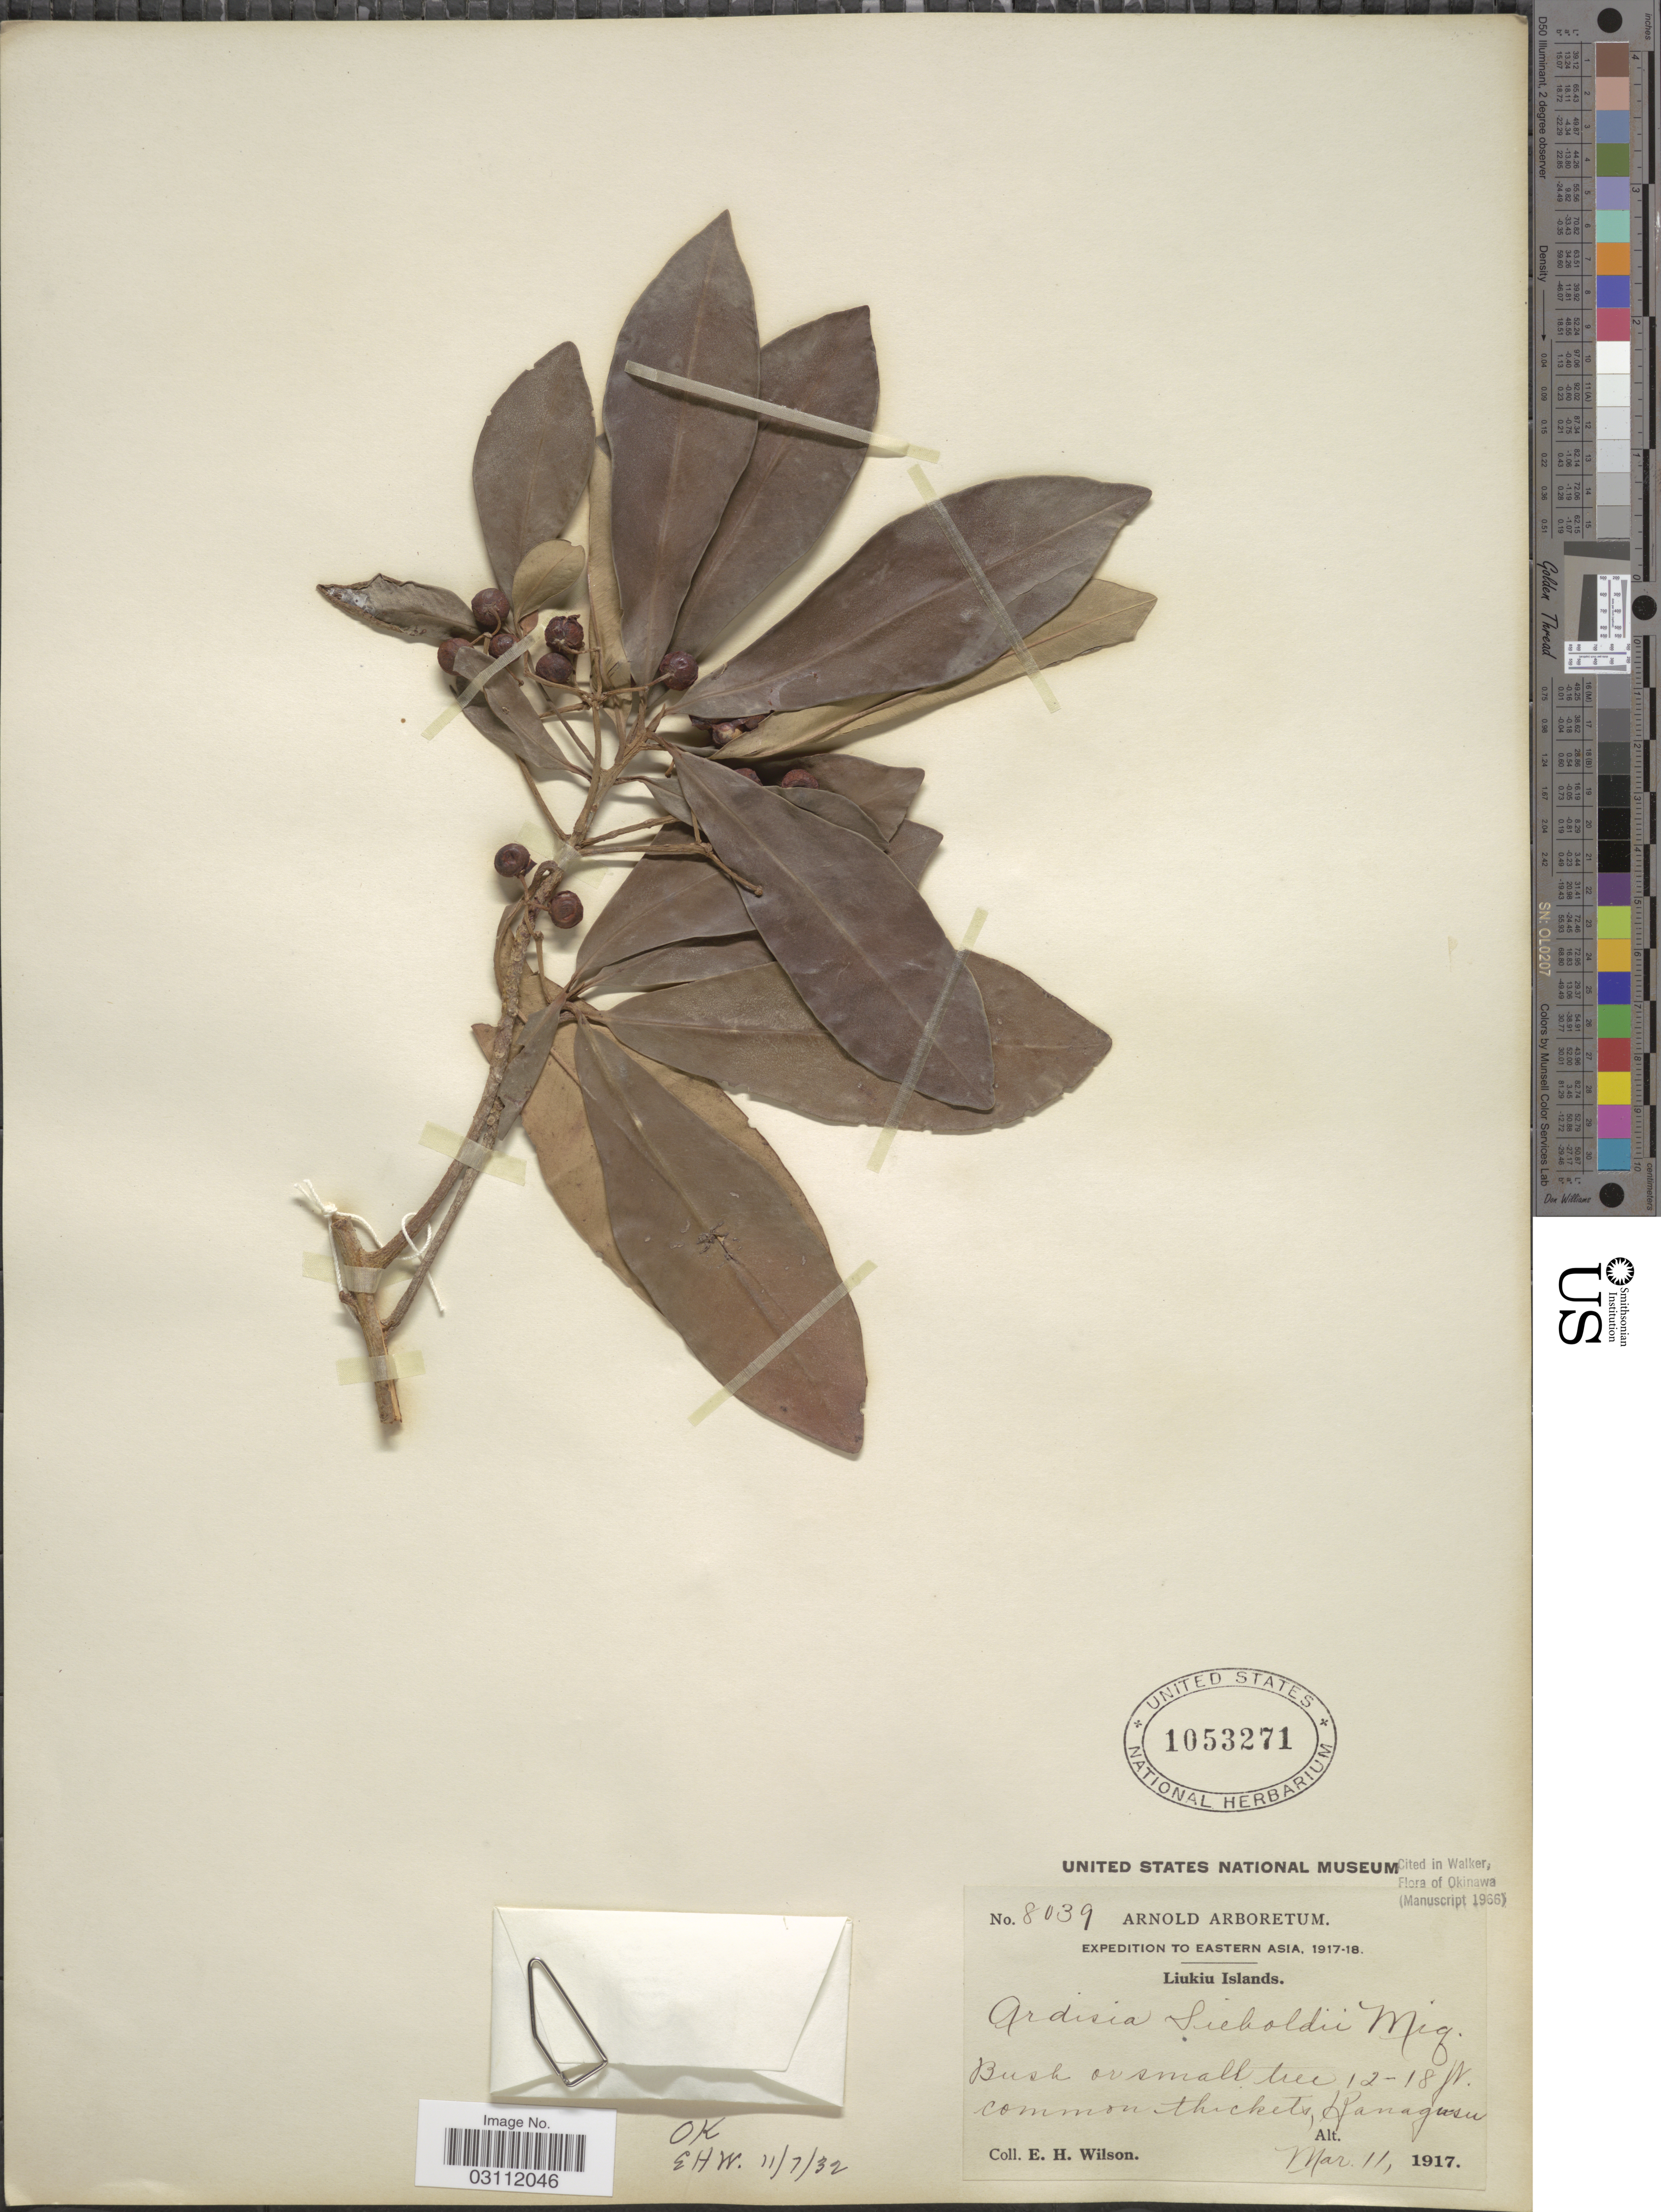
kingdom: Plantae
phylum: Tracheophyta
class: Magnoliopsida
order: Ericales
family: Primulaceae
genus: Ardisia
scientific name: Ardisia sieboldii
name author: Miq.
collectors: E. Wilson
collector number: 8039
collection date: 1917-03-11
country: Japan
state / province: Okinawa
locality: Eastern Asia, Liukiu Islands, Kanagusu (Correct spelling: Kanaguru)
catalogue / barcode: US 1053271